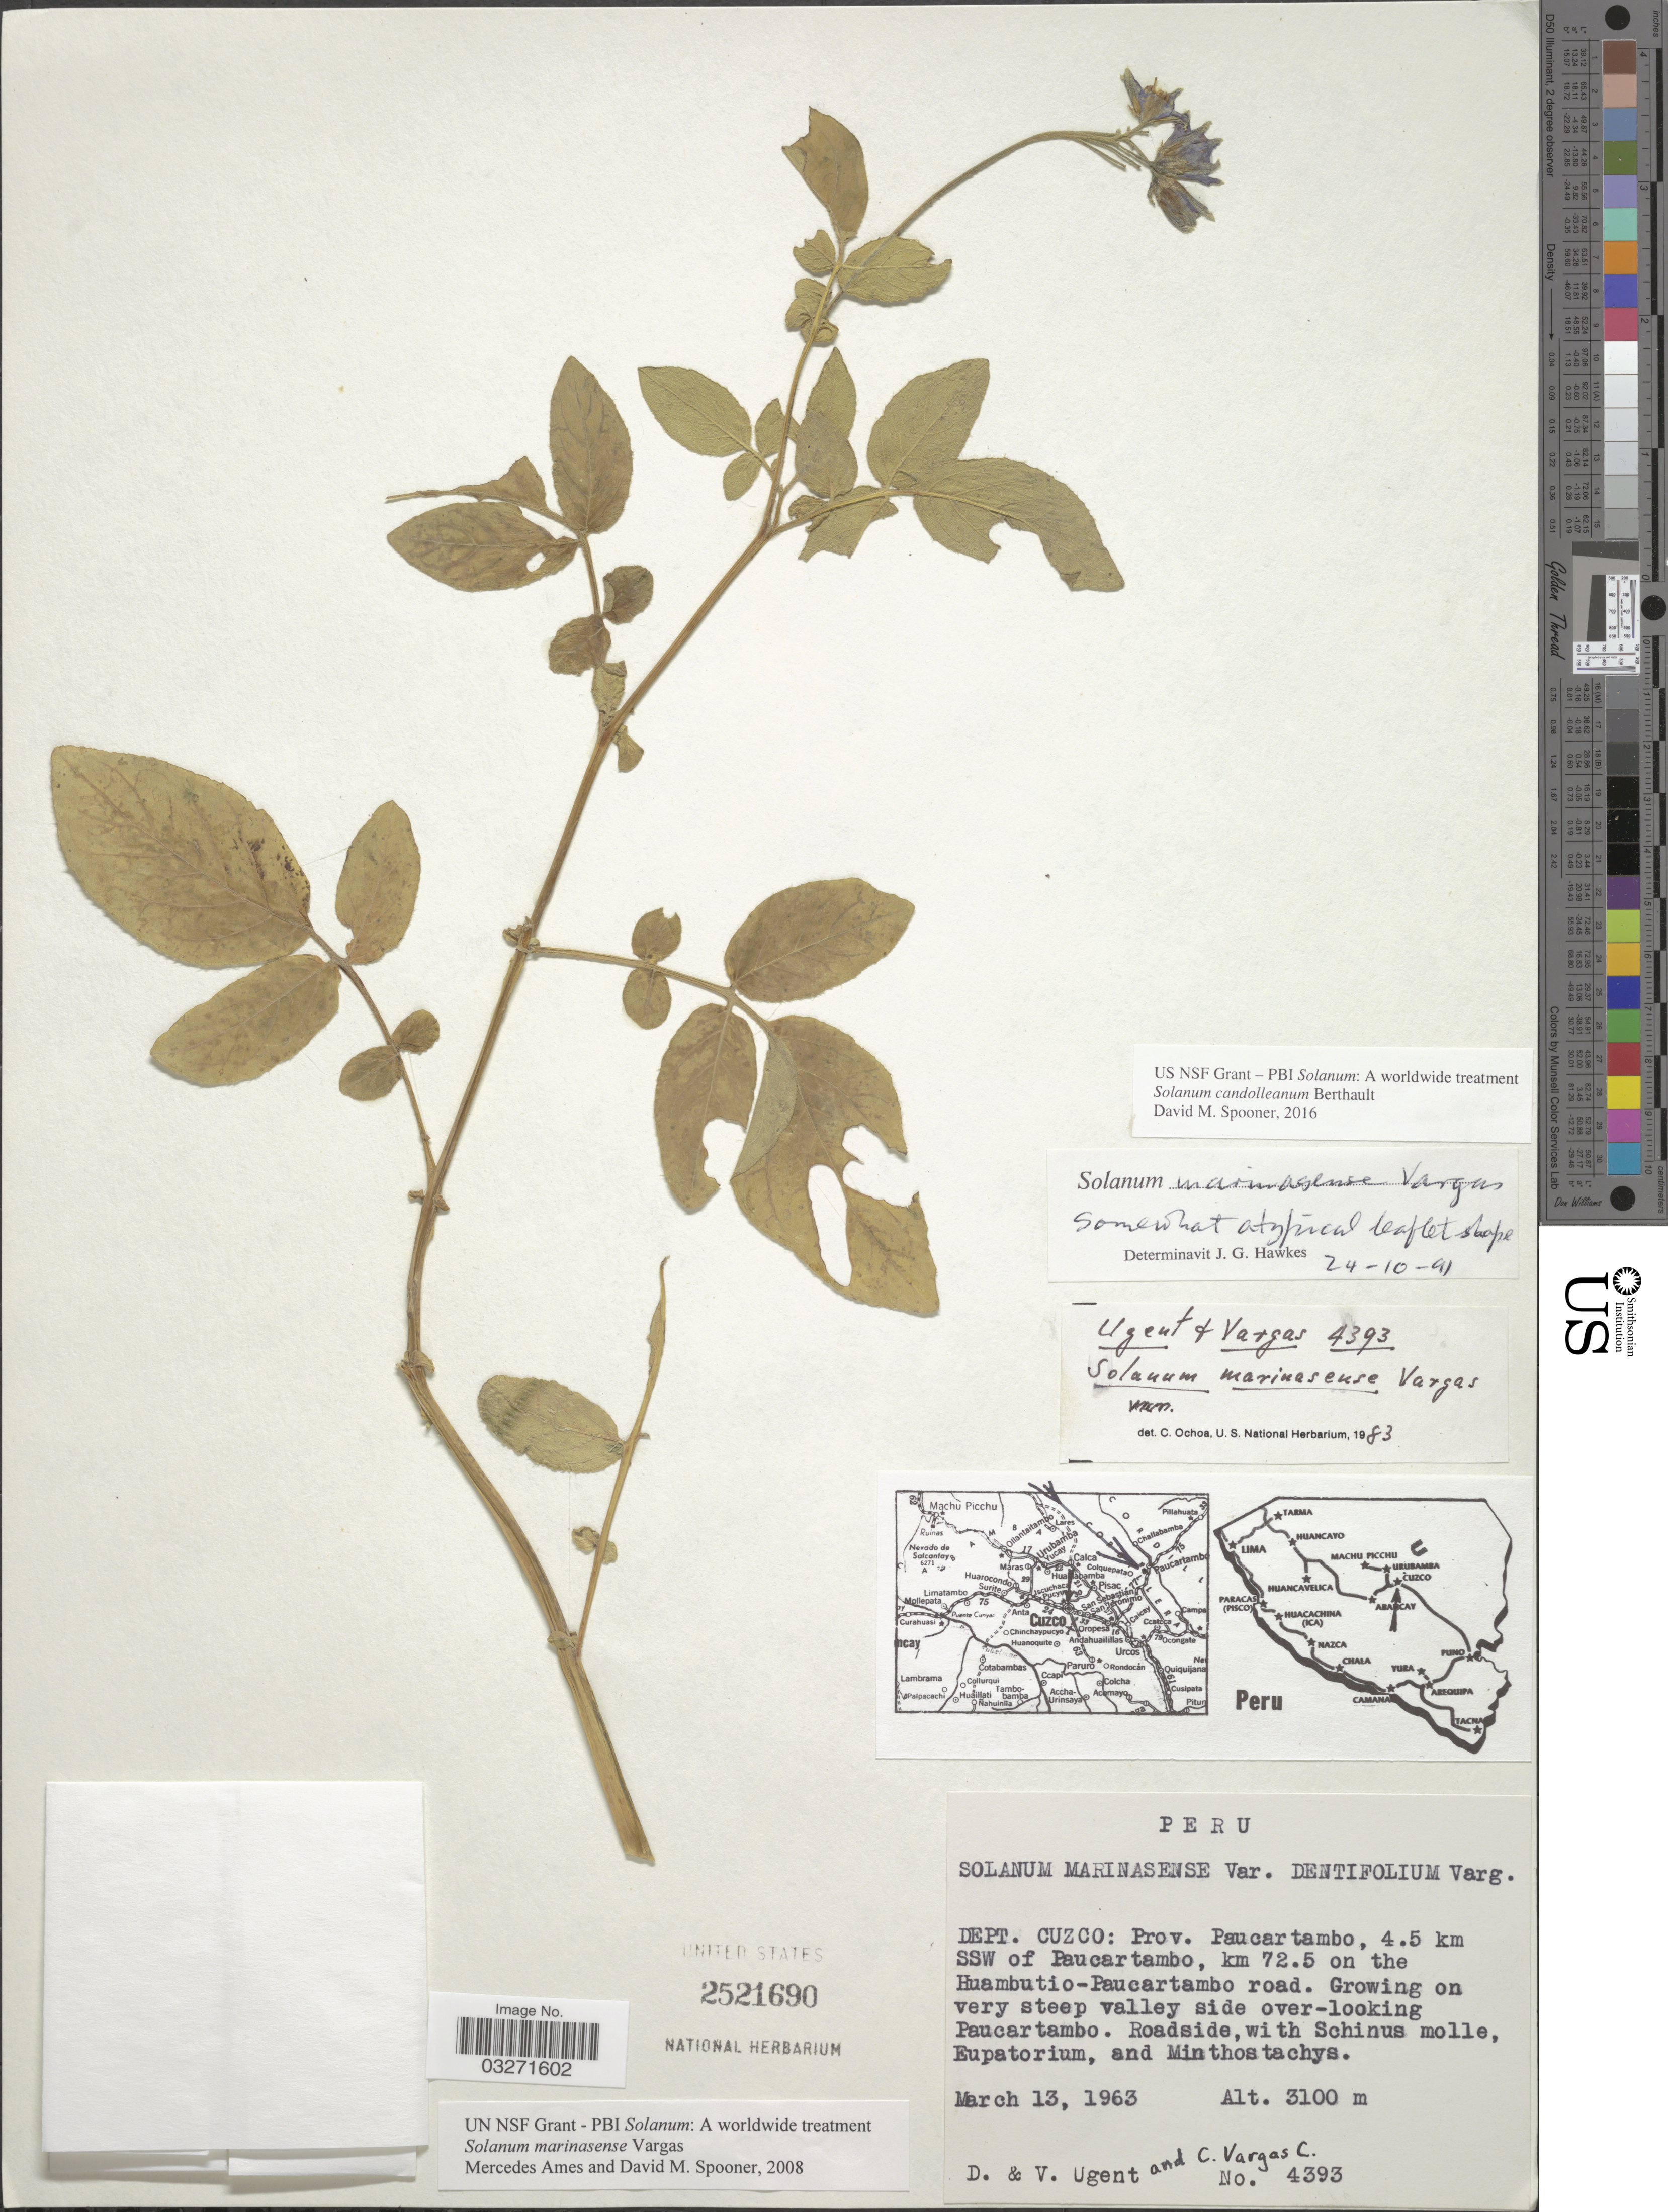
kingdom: Plantae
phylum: Tracheophyta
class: Magnoliopsida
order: Solanales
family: Solanaceae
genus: Solanum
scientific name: Solanum candolleanum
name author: Berthault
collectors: D. Ugent, V. Ugent & C. Vargas Calderón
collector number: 4393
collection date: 1963-03-13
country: Peru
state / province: Cusco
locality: Dept. Cuzco: Prov. Paucartambo, 4.5 km SSW of Paucartambo, km 72.5 on the Huambutio-Paucartambo road. Growing on very steep valley side over-looking Paucartambo.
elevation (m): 3100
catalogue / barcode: US 2521690